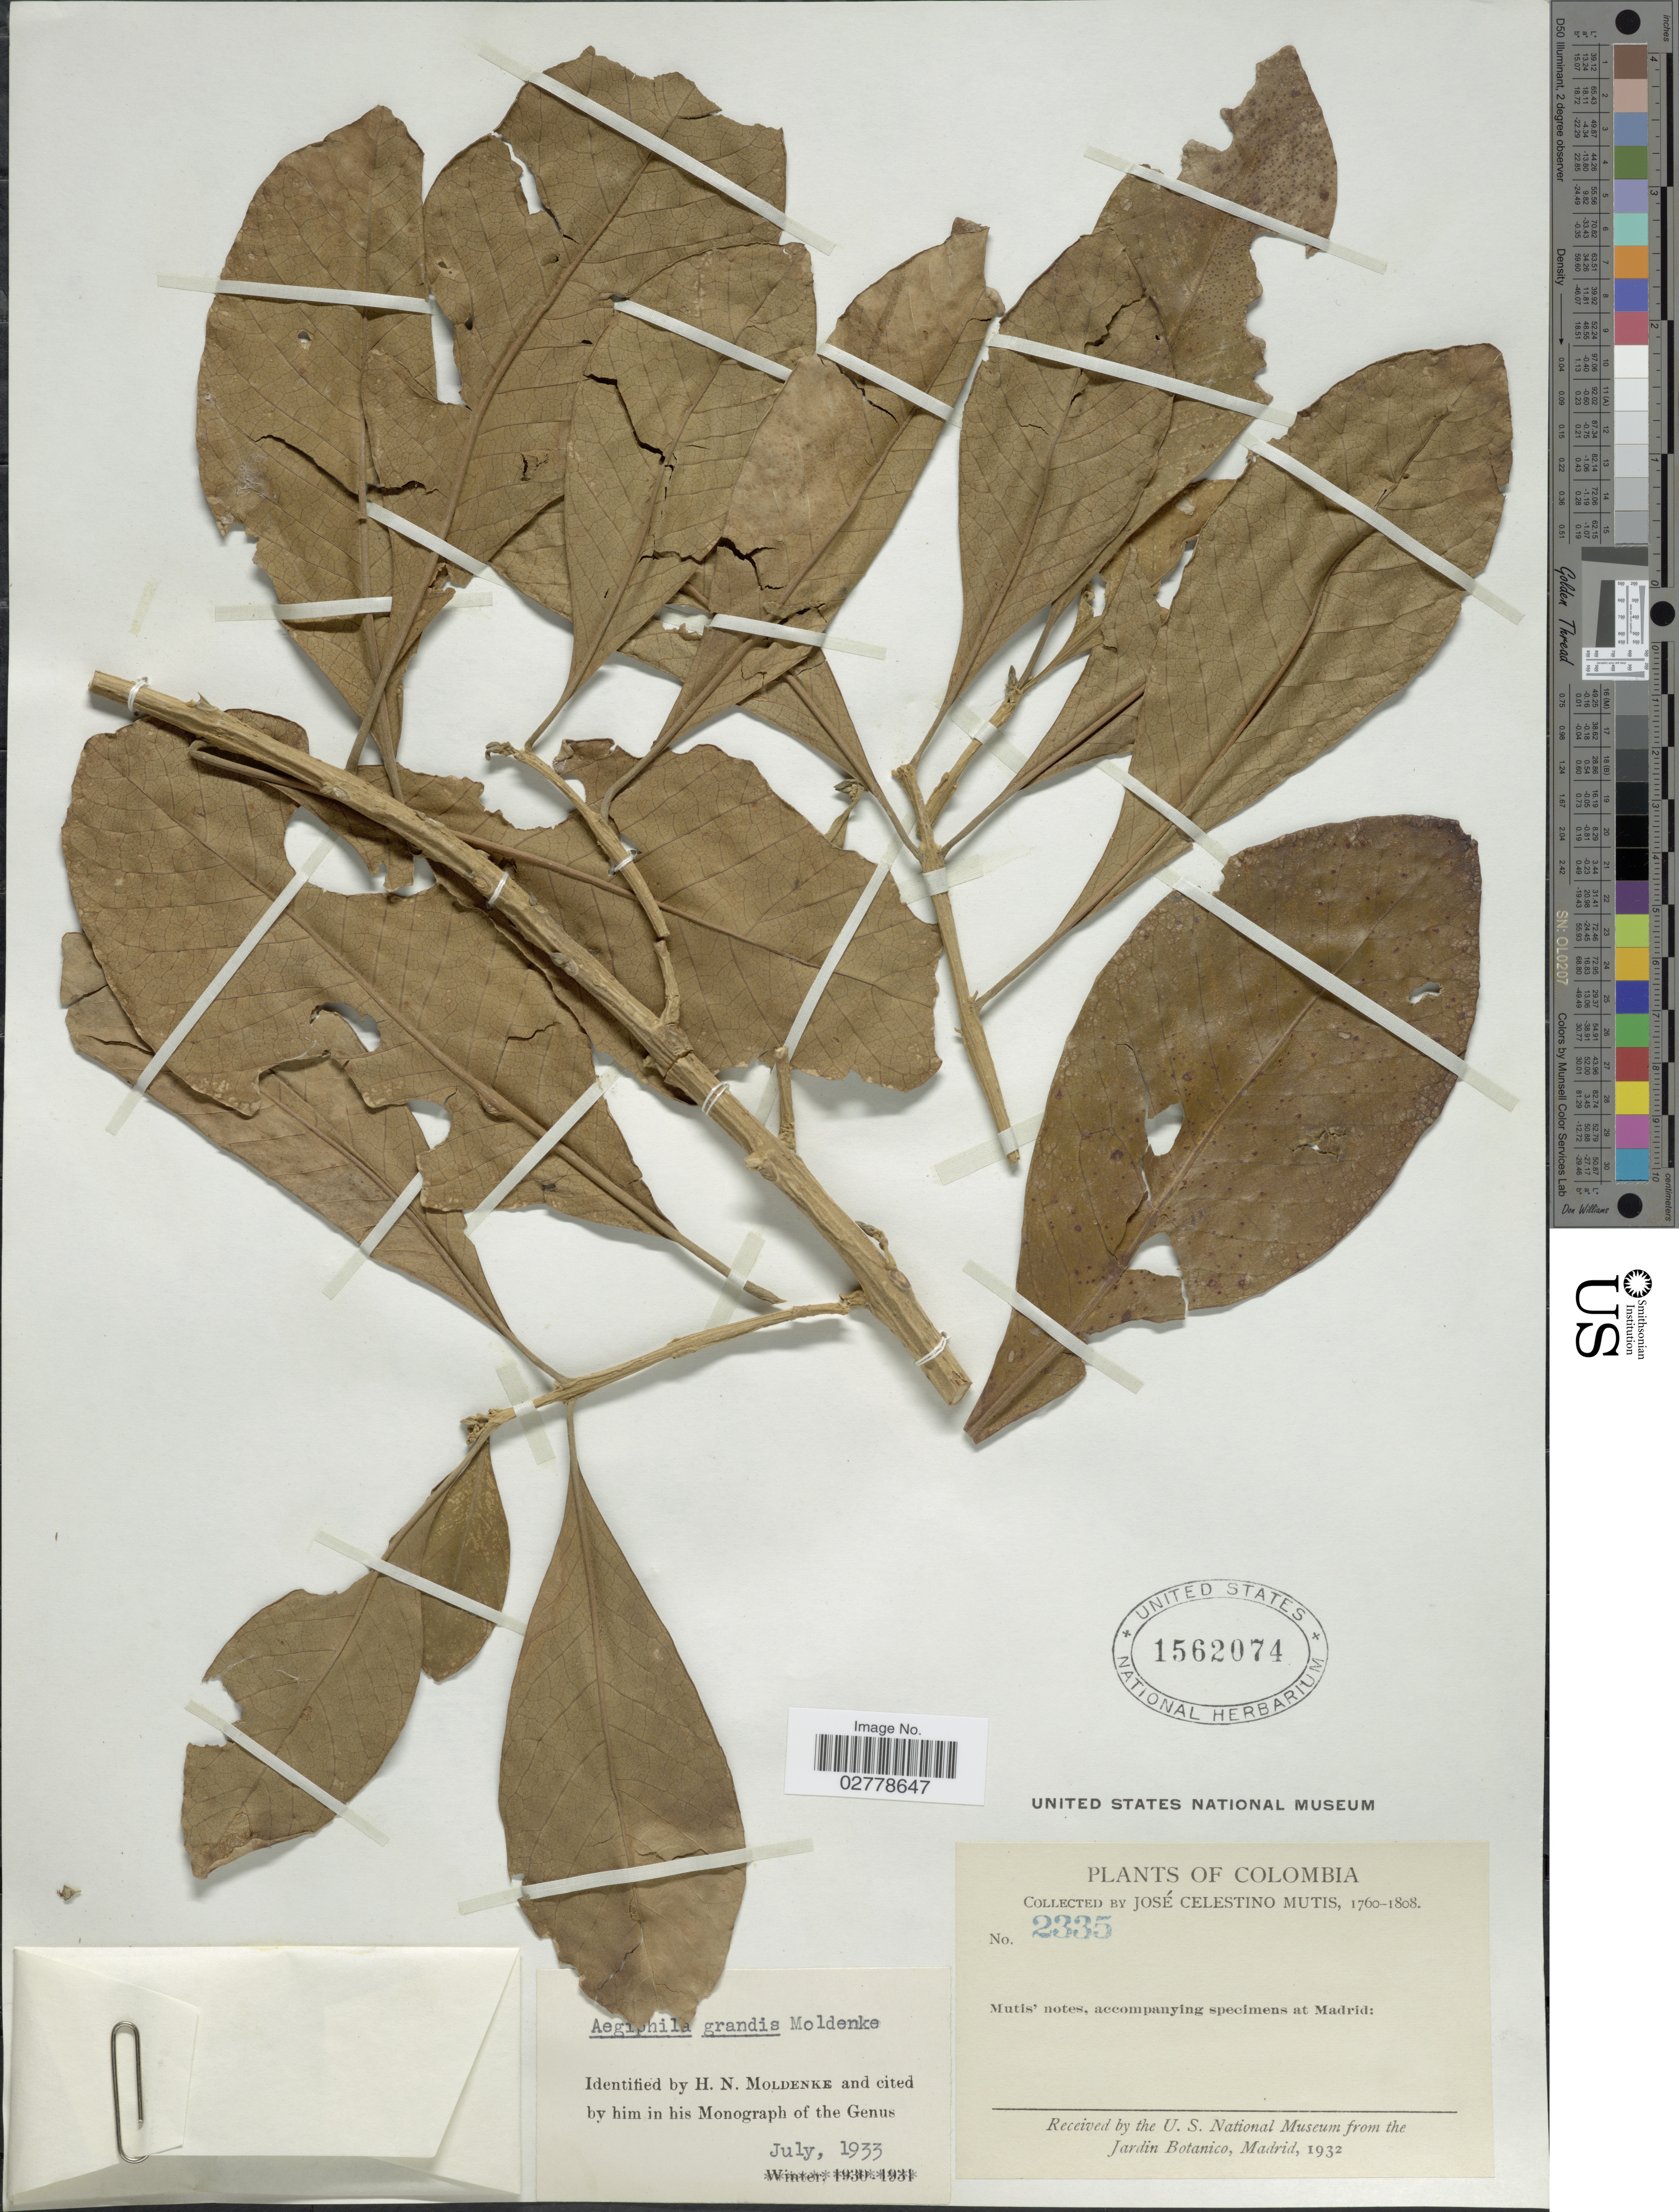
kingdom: Plantae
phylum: Tracheophyta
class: Magnoliopsida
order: Lamiales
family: Lamiaceae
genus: Aegiphila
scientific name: Aegiphila grandis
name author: Moldenke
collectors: J. C. B. Mutis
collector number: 2335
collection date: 1760/1808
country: Colombia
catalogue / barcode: US 1562074